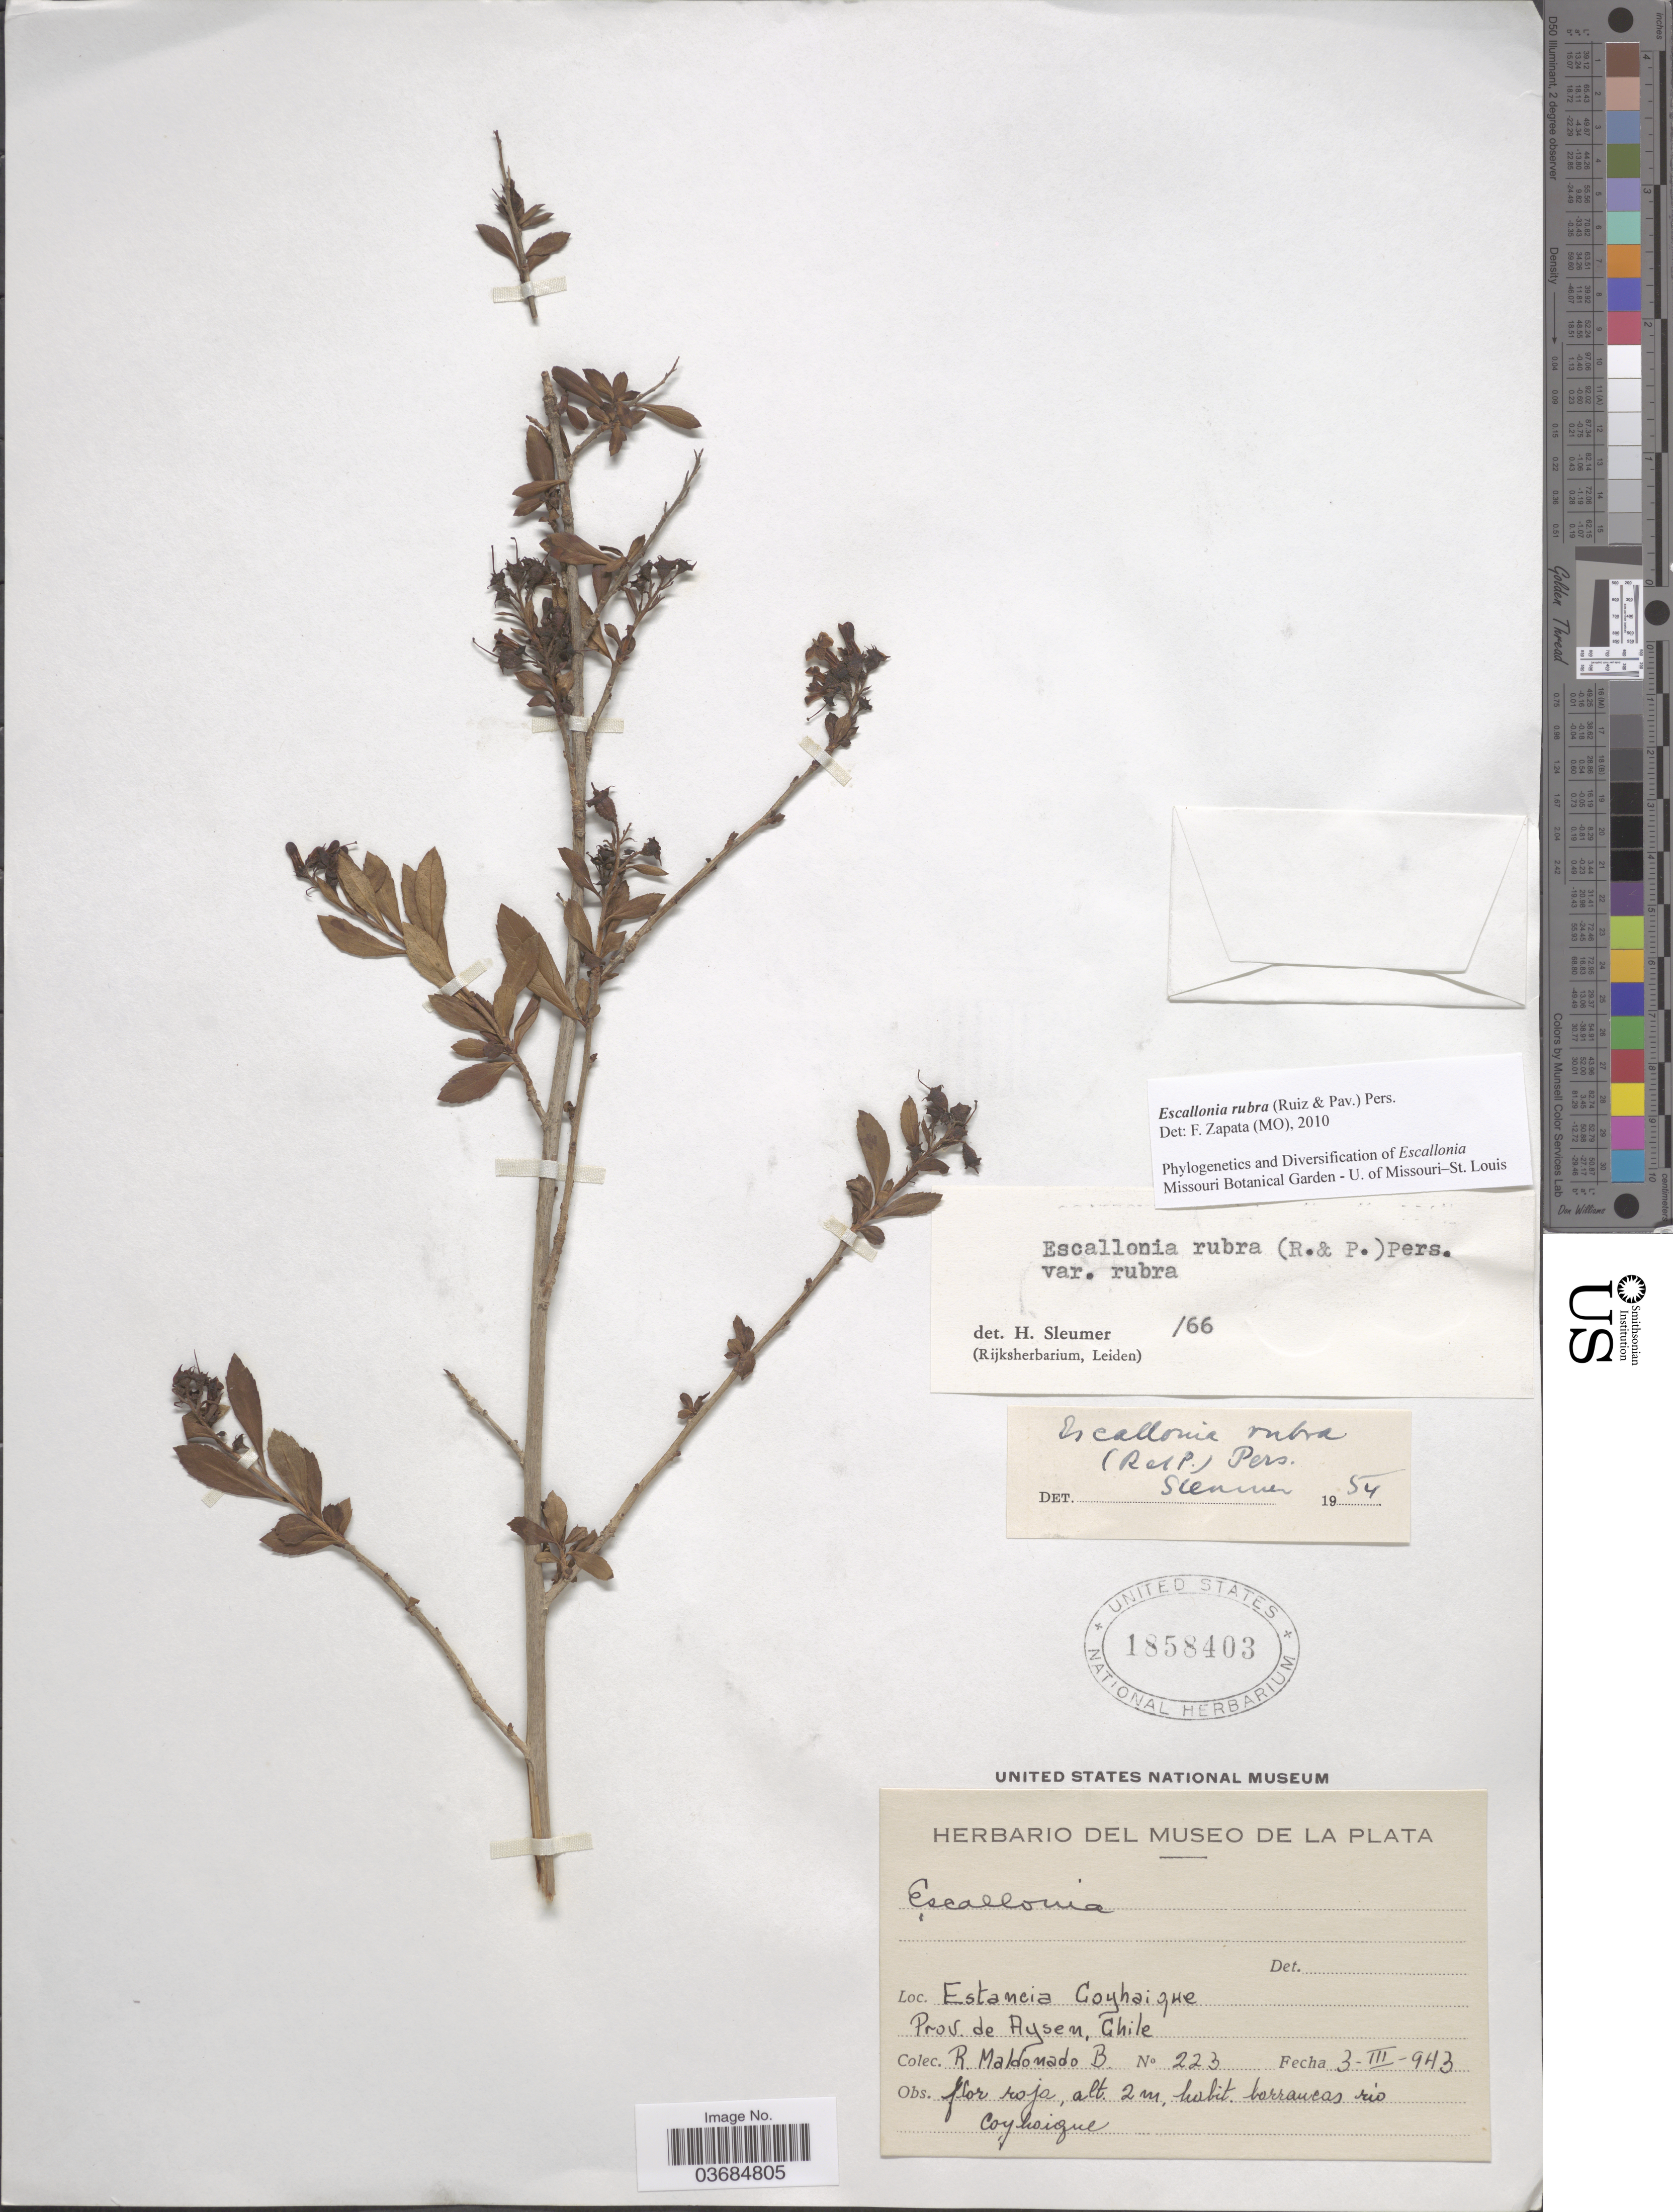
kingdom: Plantae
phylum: Tracheophyta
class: Magnoliopsida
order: Escalloniales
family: Escalloniaceae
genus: Escallonia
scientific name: Escallonia rubra var. rubra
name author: (Ruiz & Pav.) Pers.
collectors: R. Maldonado B.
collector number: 223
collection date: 1943-03-03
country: Chile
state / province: Aisén (XI)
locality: Estancia Coyhaique. Prov. de Aysen. Barrancas rio Coyhaique.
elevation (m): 2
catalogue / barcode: US 1858403